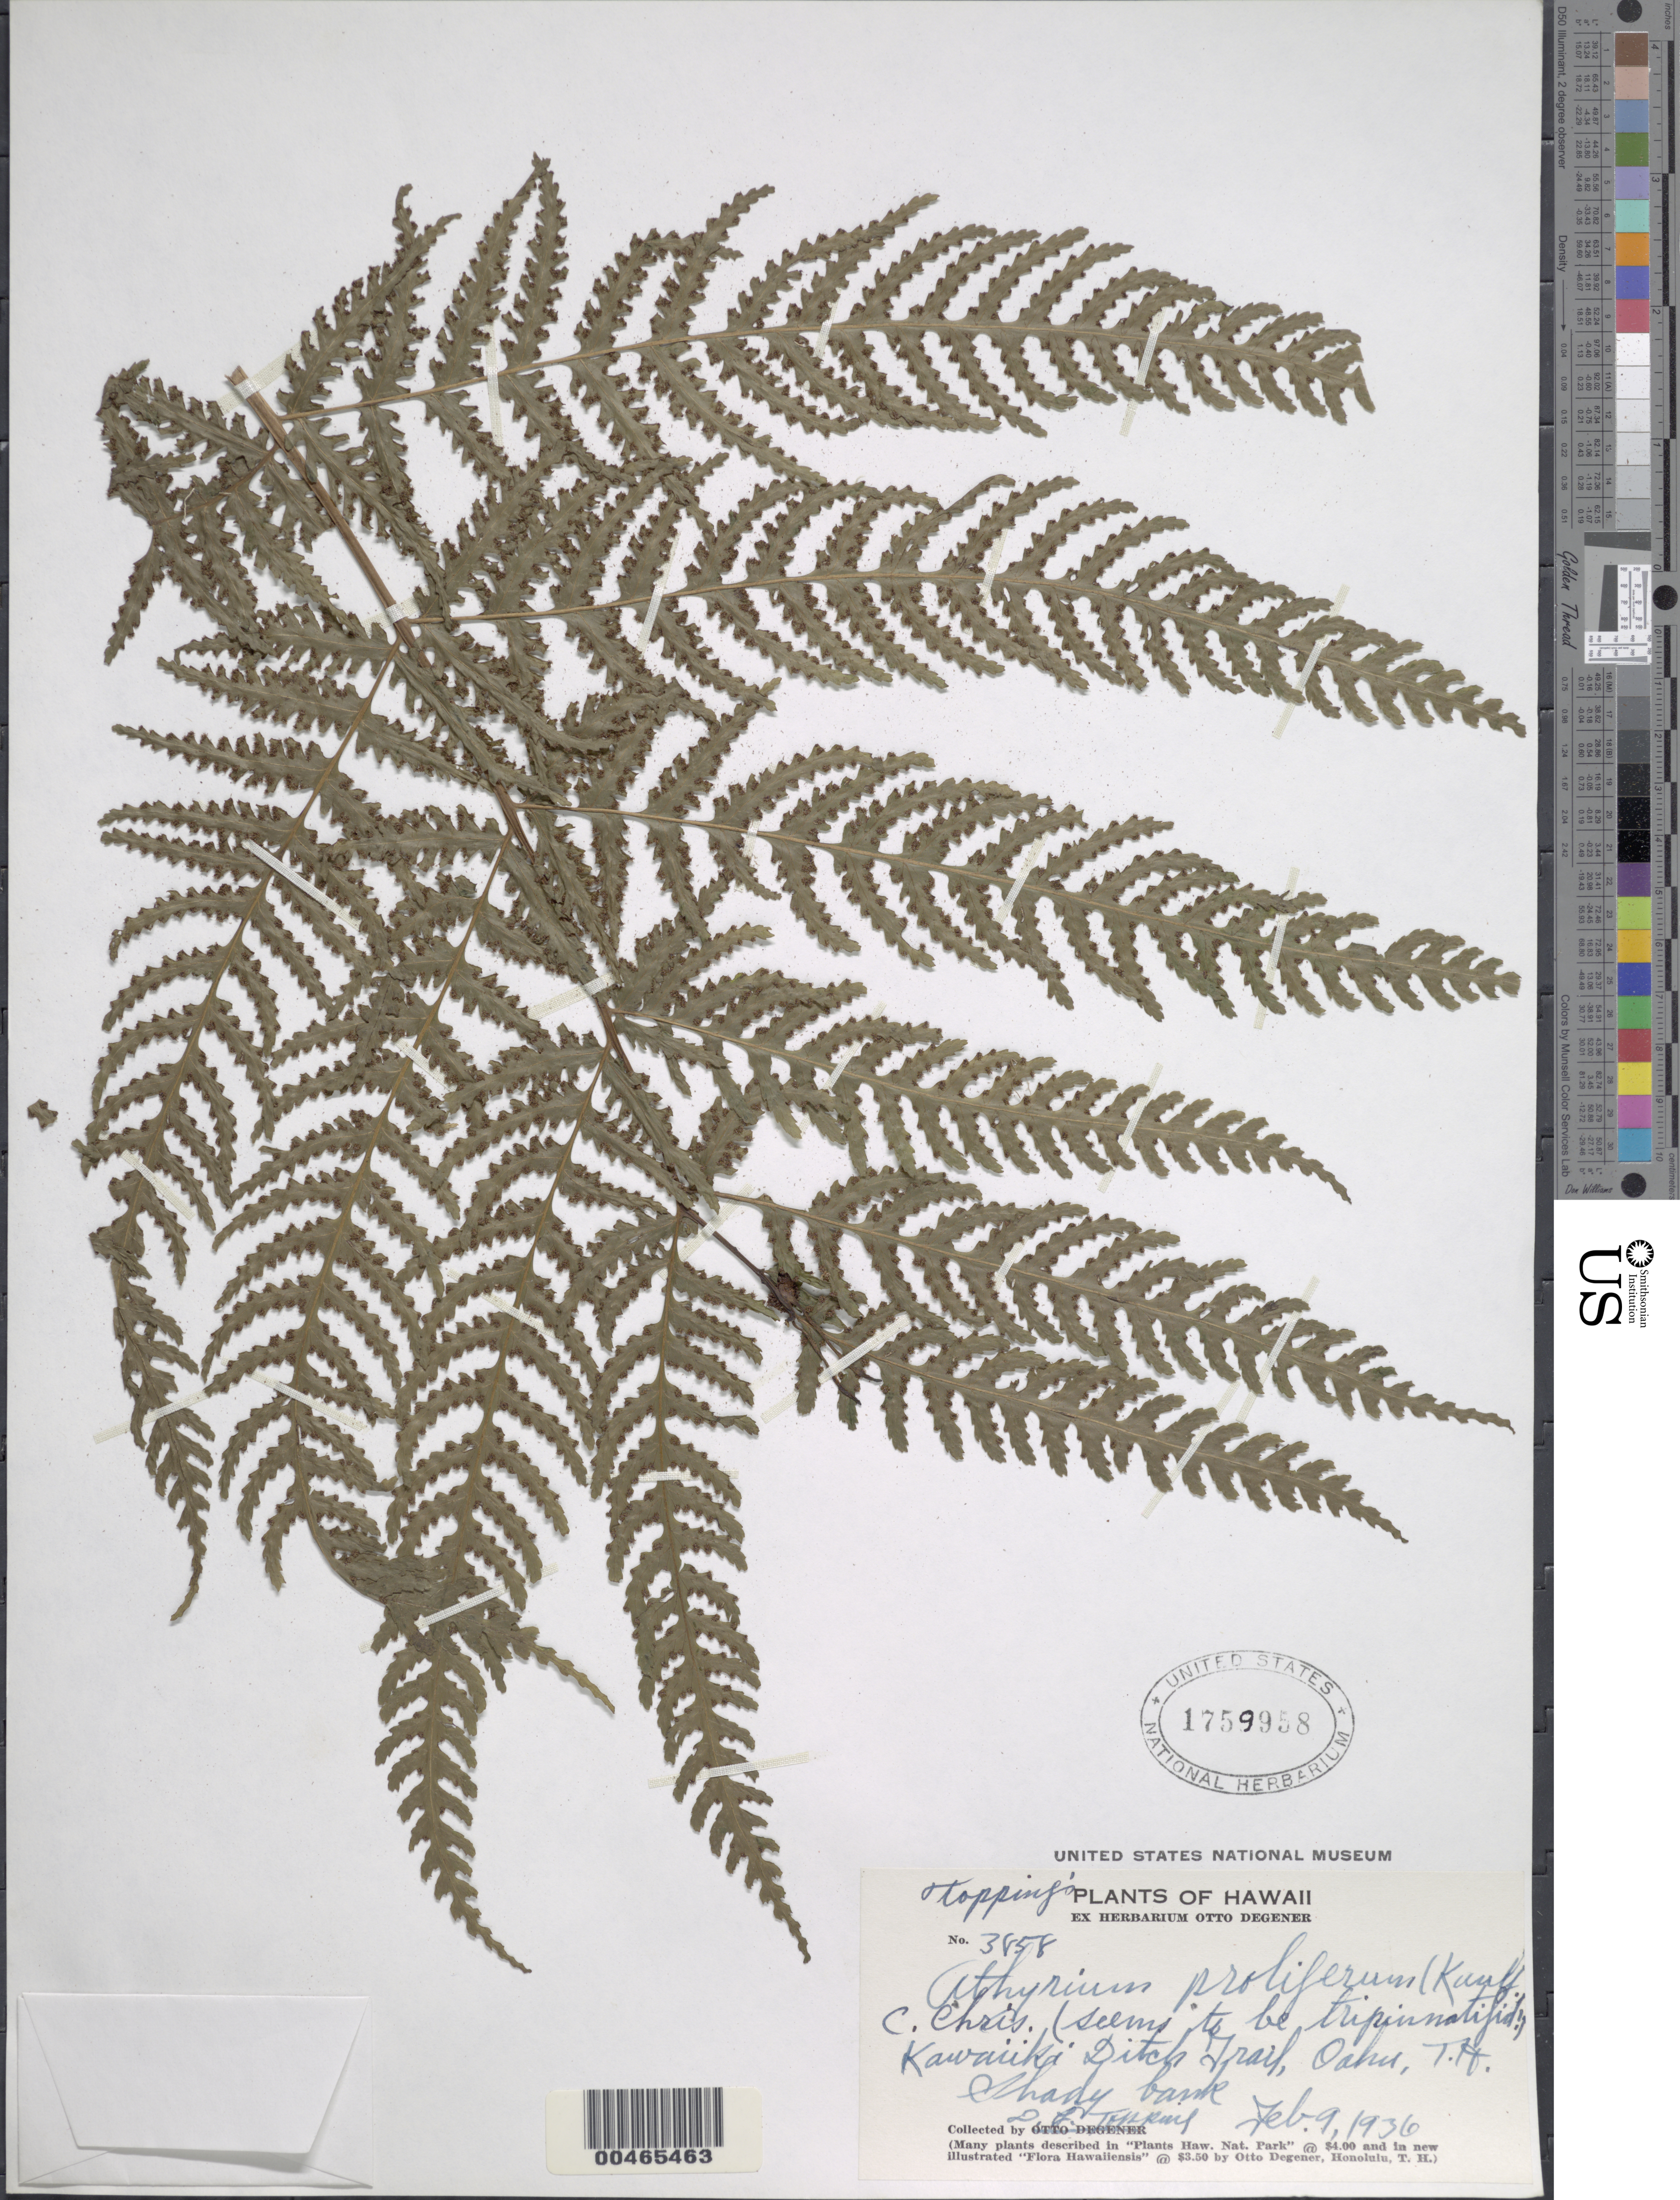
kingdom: Plantae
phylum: Tracheophyta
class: Polypodiopsida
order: Polypodiales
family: Athyriaceae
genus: Deparia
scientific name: Deparia prolifera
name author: (Kaulf.) Hook. & Grev.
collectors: D. L. Topping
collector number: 3858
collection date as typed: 9 Feb 1936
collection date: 1936-02-09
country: United States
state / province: Hawaii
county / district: Honolulu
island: Oahu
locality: Kawaiiki Ditch Trail, Oahu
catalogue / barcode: US 1759958